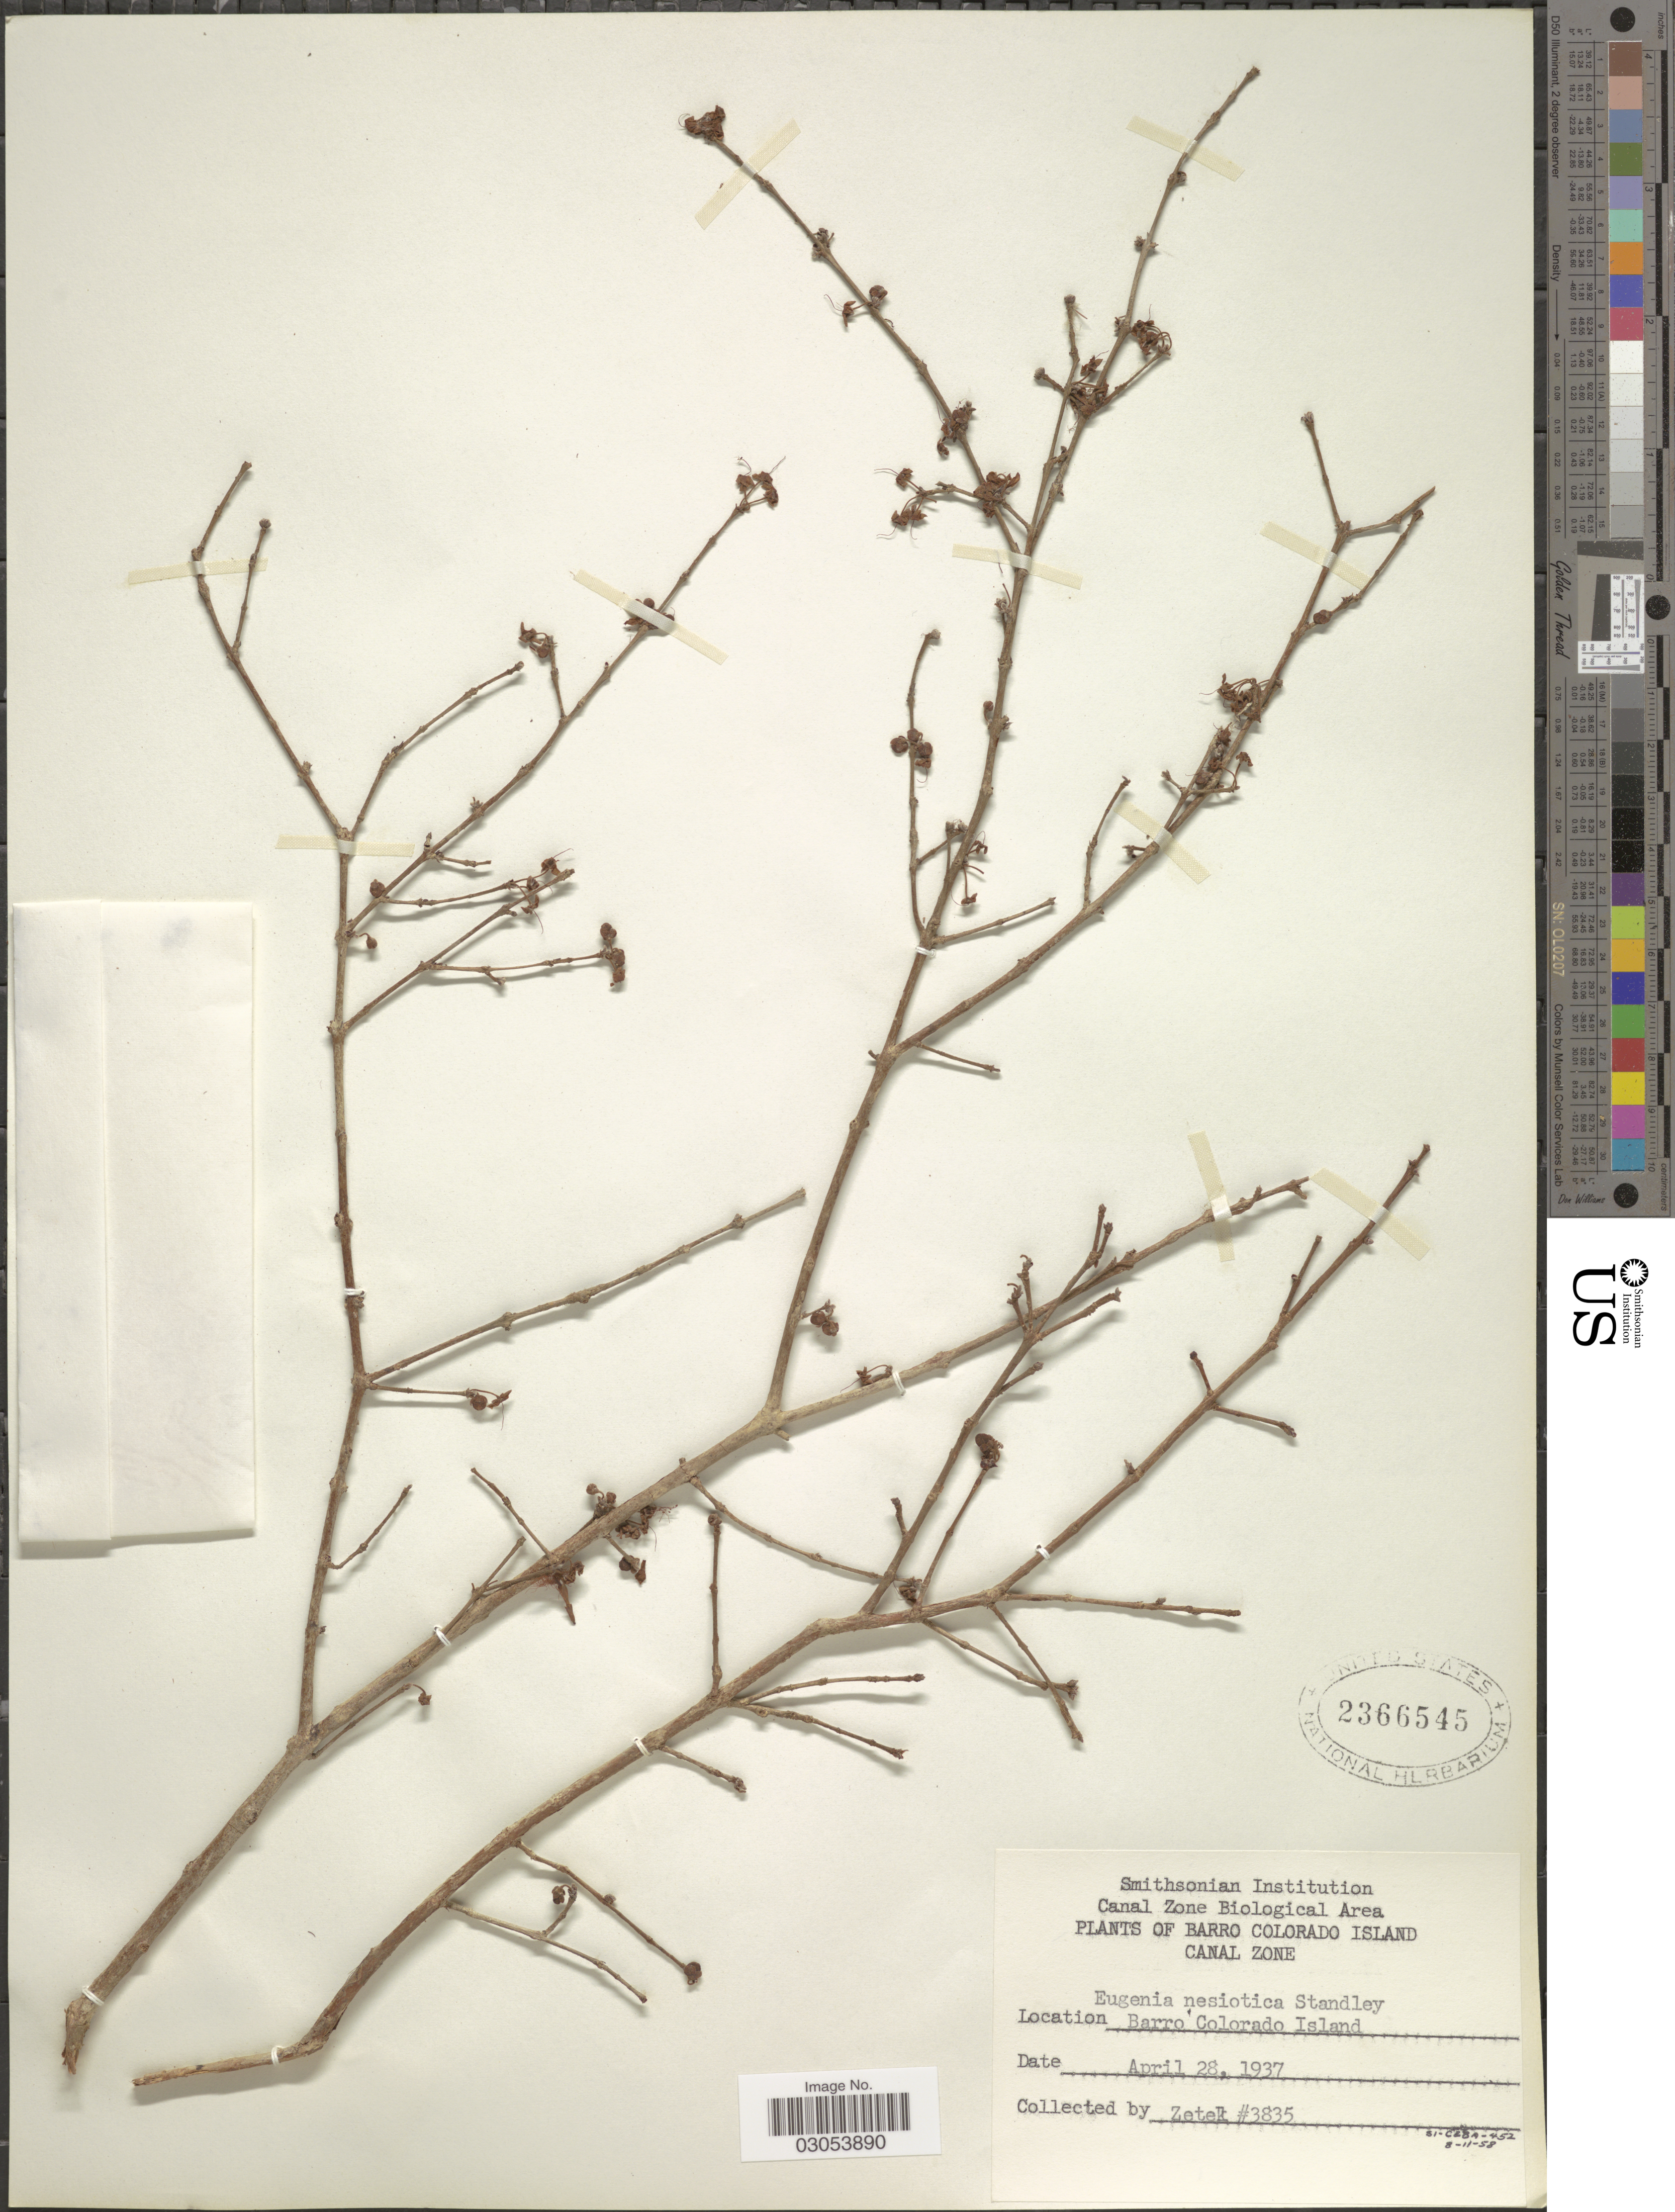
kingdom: Plantae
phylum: Tracheophyta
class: Magnoliopsida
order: Myrtales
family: Myrtaceae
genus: Eugenia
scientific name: Eugenia nesiotica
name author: Standl.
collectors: -. Zetek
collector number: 3835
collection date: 1937-04-28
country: Panama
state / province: Panamá Oeste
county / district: Canal Zone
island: Barro Colorado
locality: Barro Colorado Island, Canal Zone.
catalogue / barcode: US 2366545